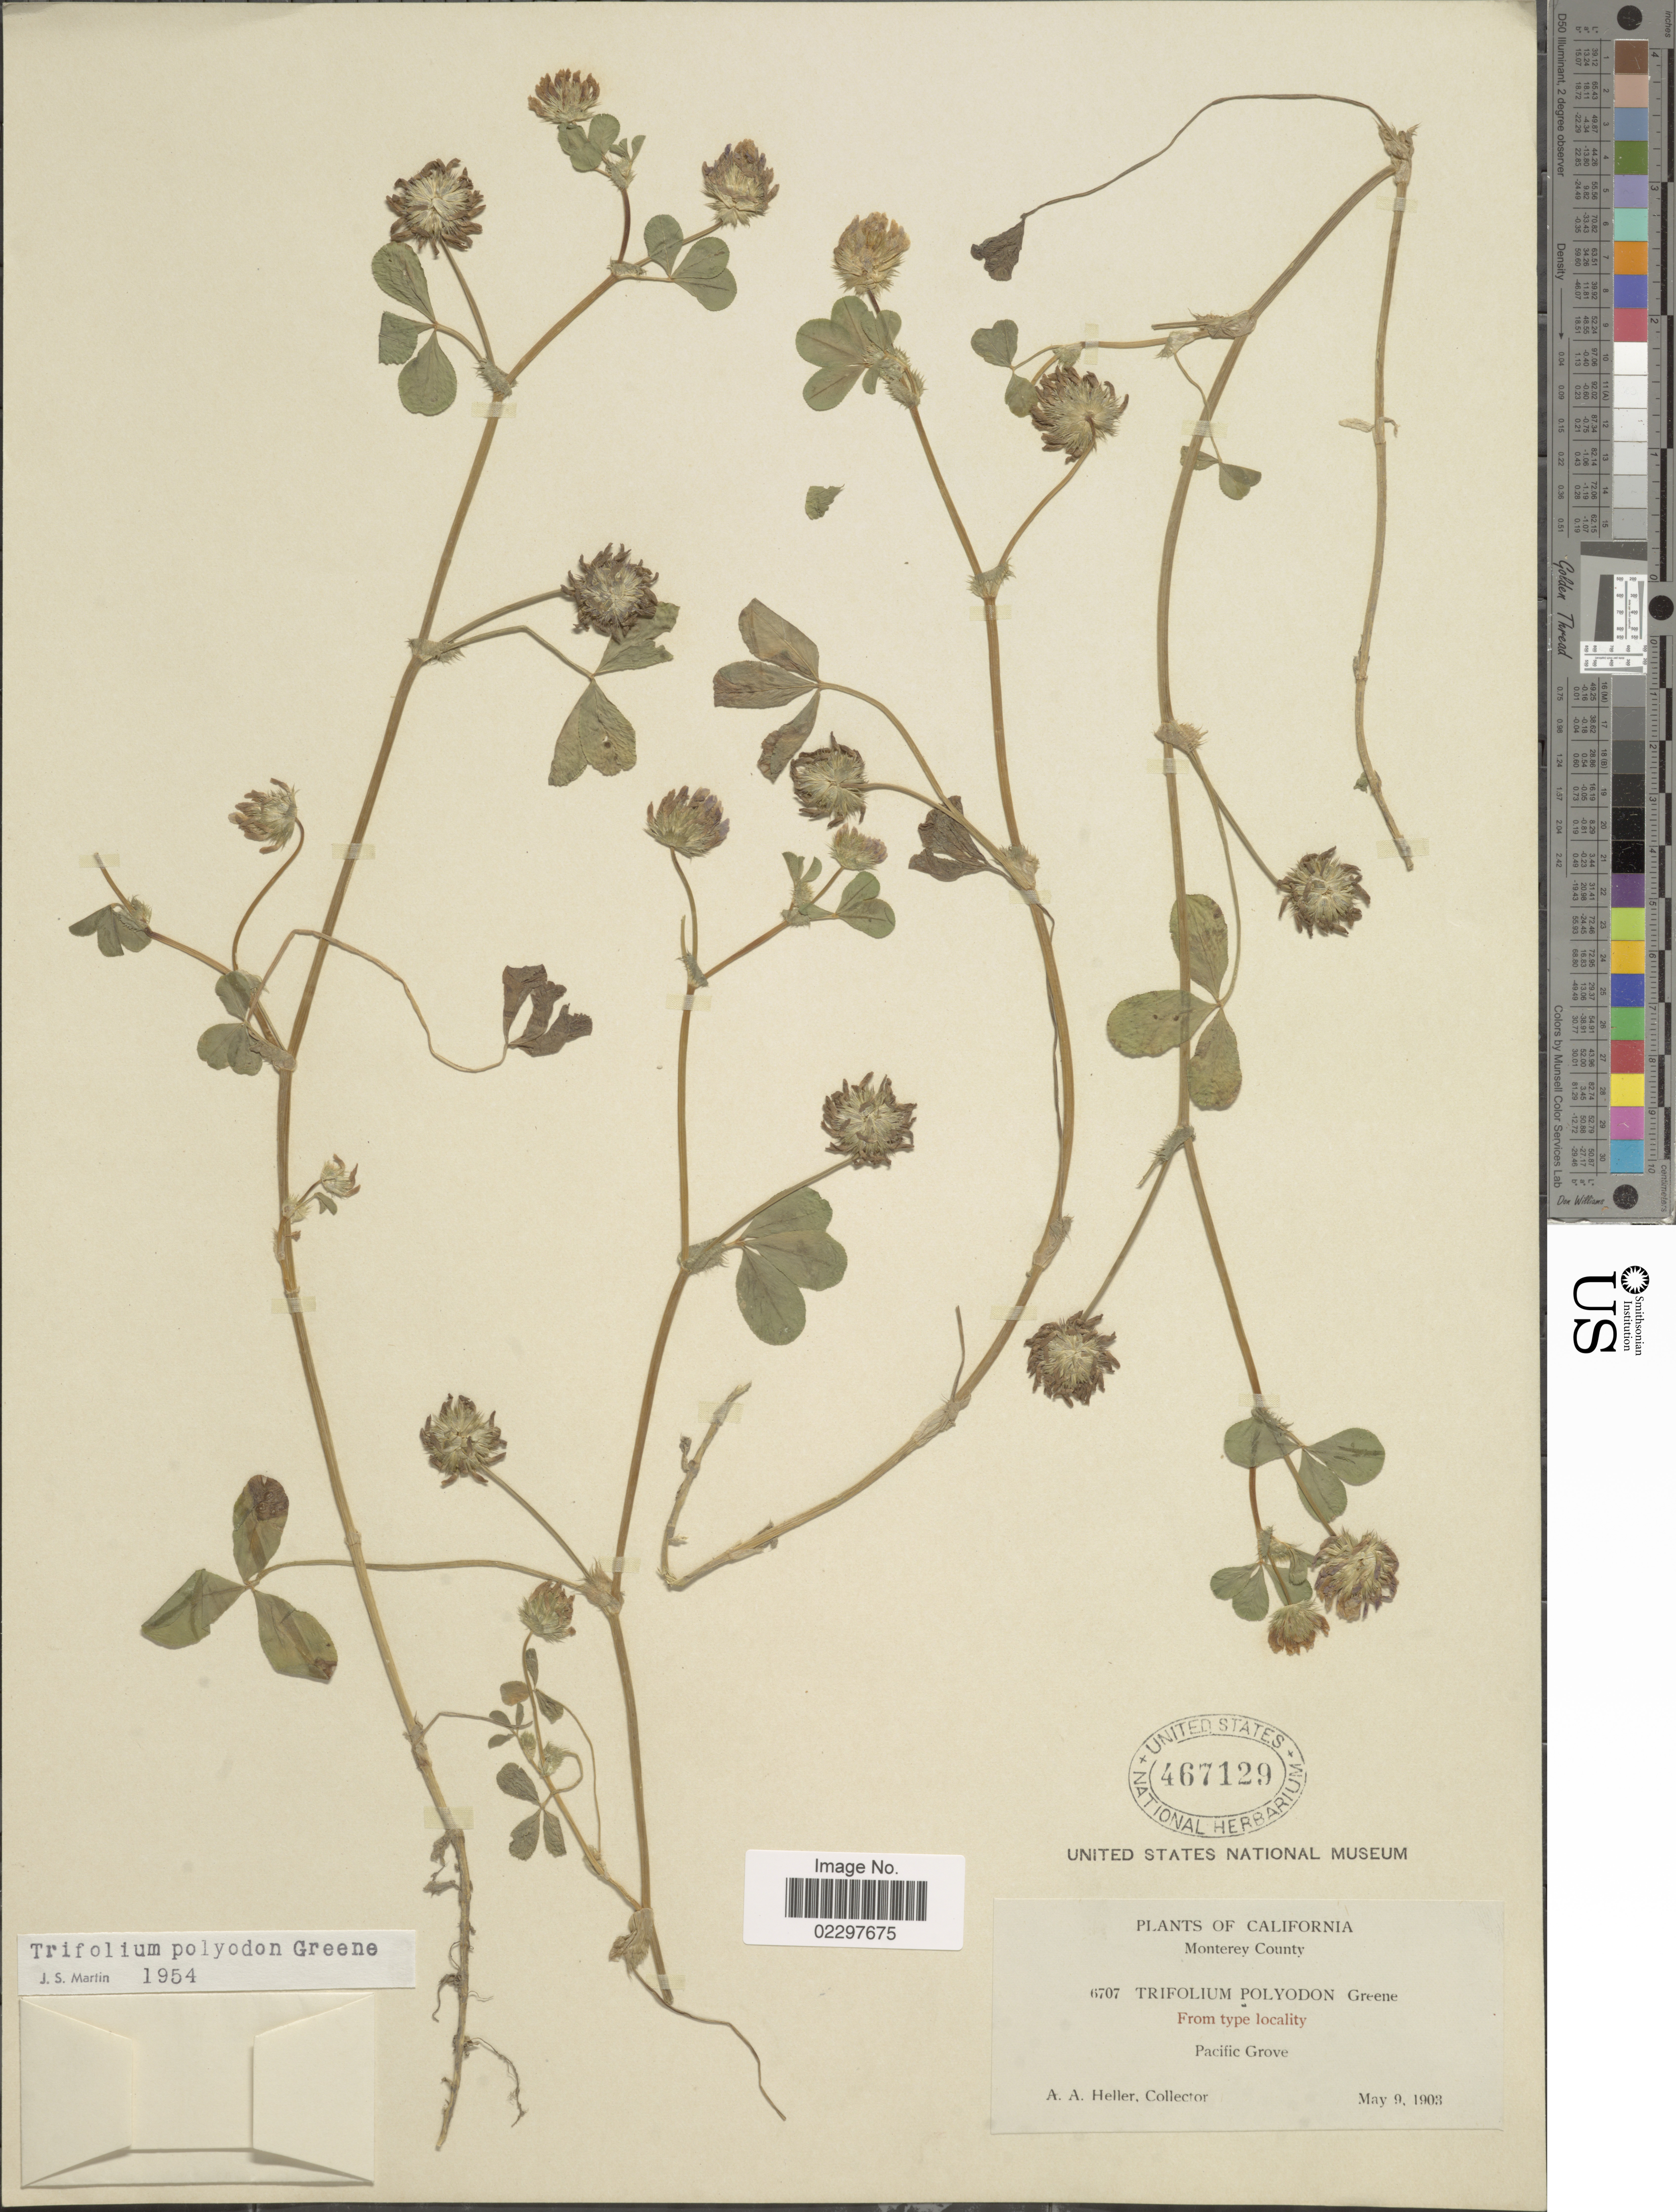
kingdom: Plantae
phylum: Tracheophyta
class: Magnoliopsida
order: Fabales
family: Fabaceae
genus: Trifolium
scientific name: Trifolium polyodon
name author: Greene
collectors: A. A. Heller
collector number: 6707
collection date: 1903-05-09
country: United States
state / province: California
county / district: Monterey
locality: Monterey County, Pacific Grove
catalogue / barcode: US 467129